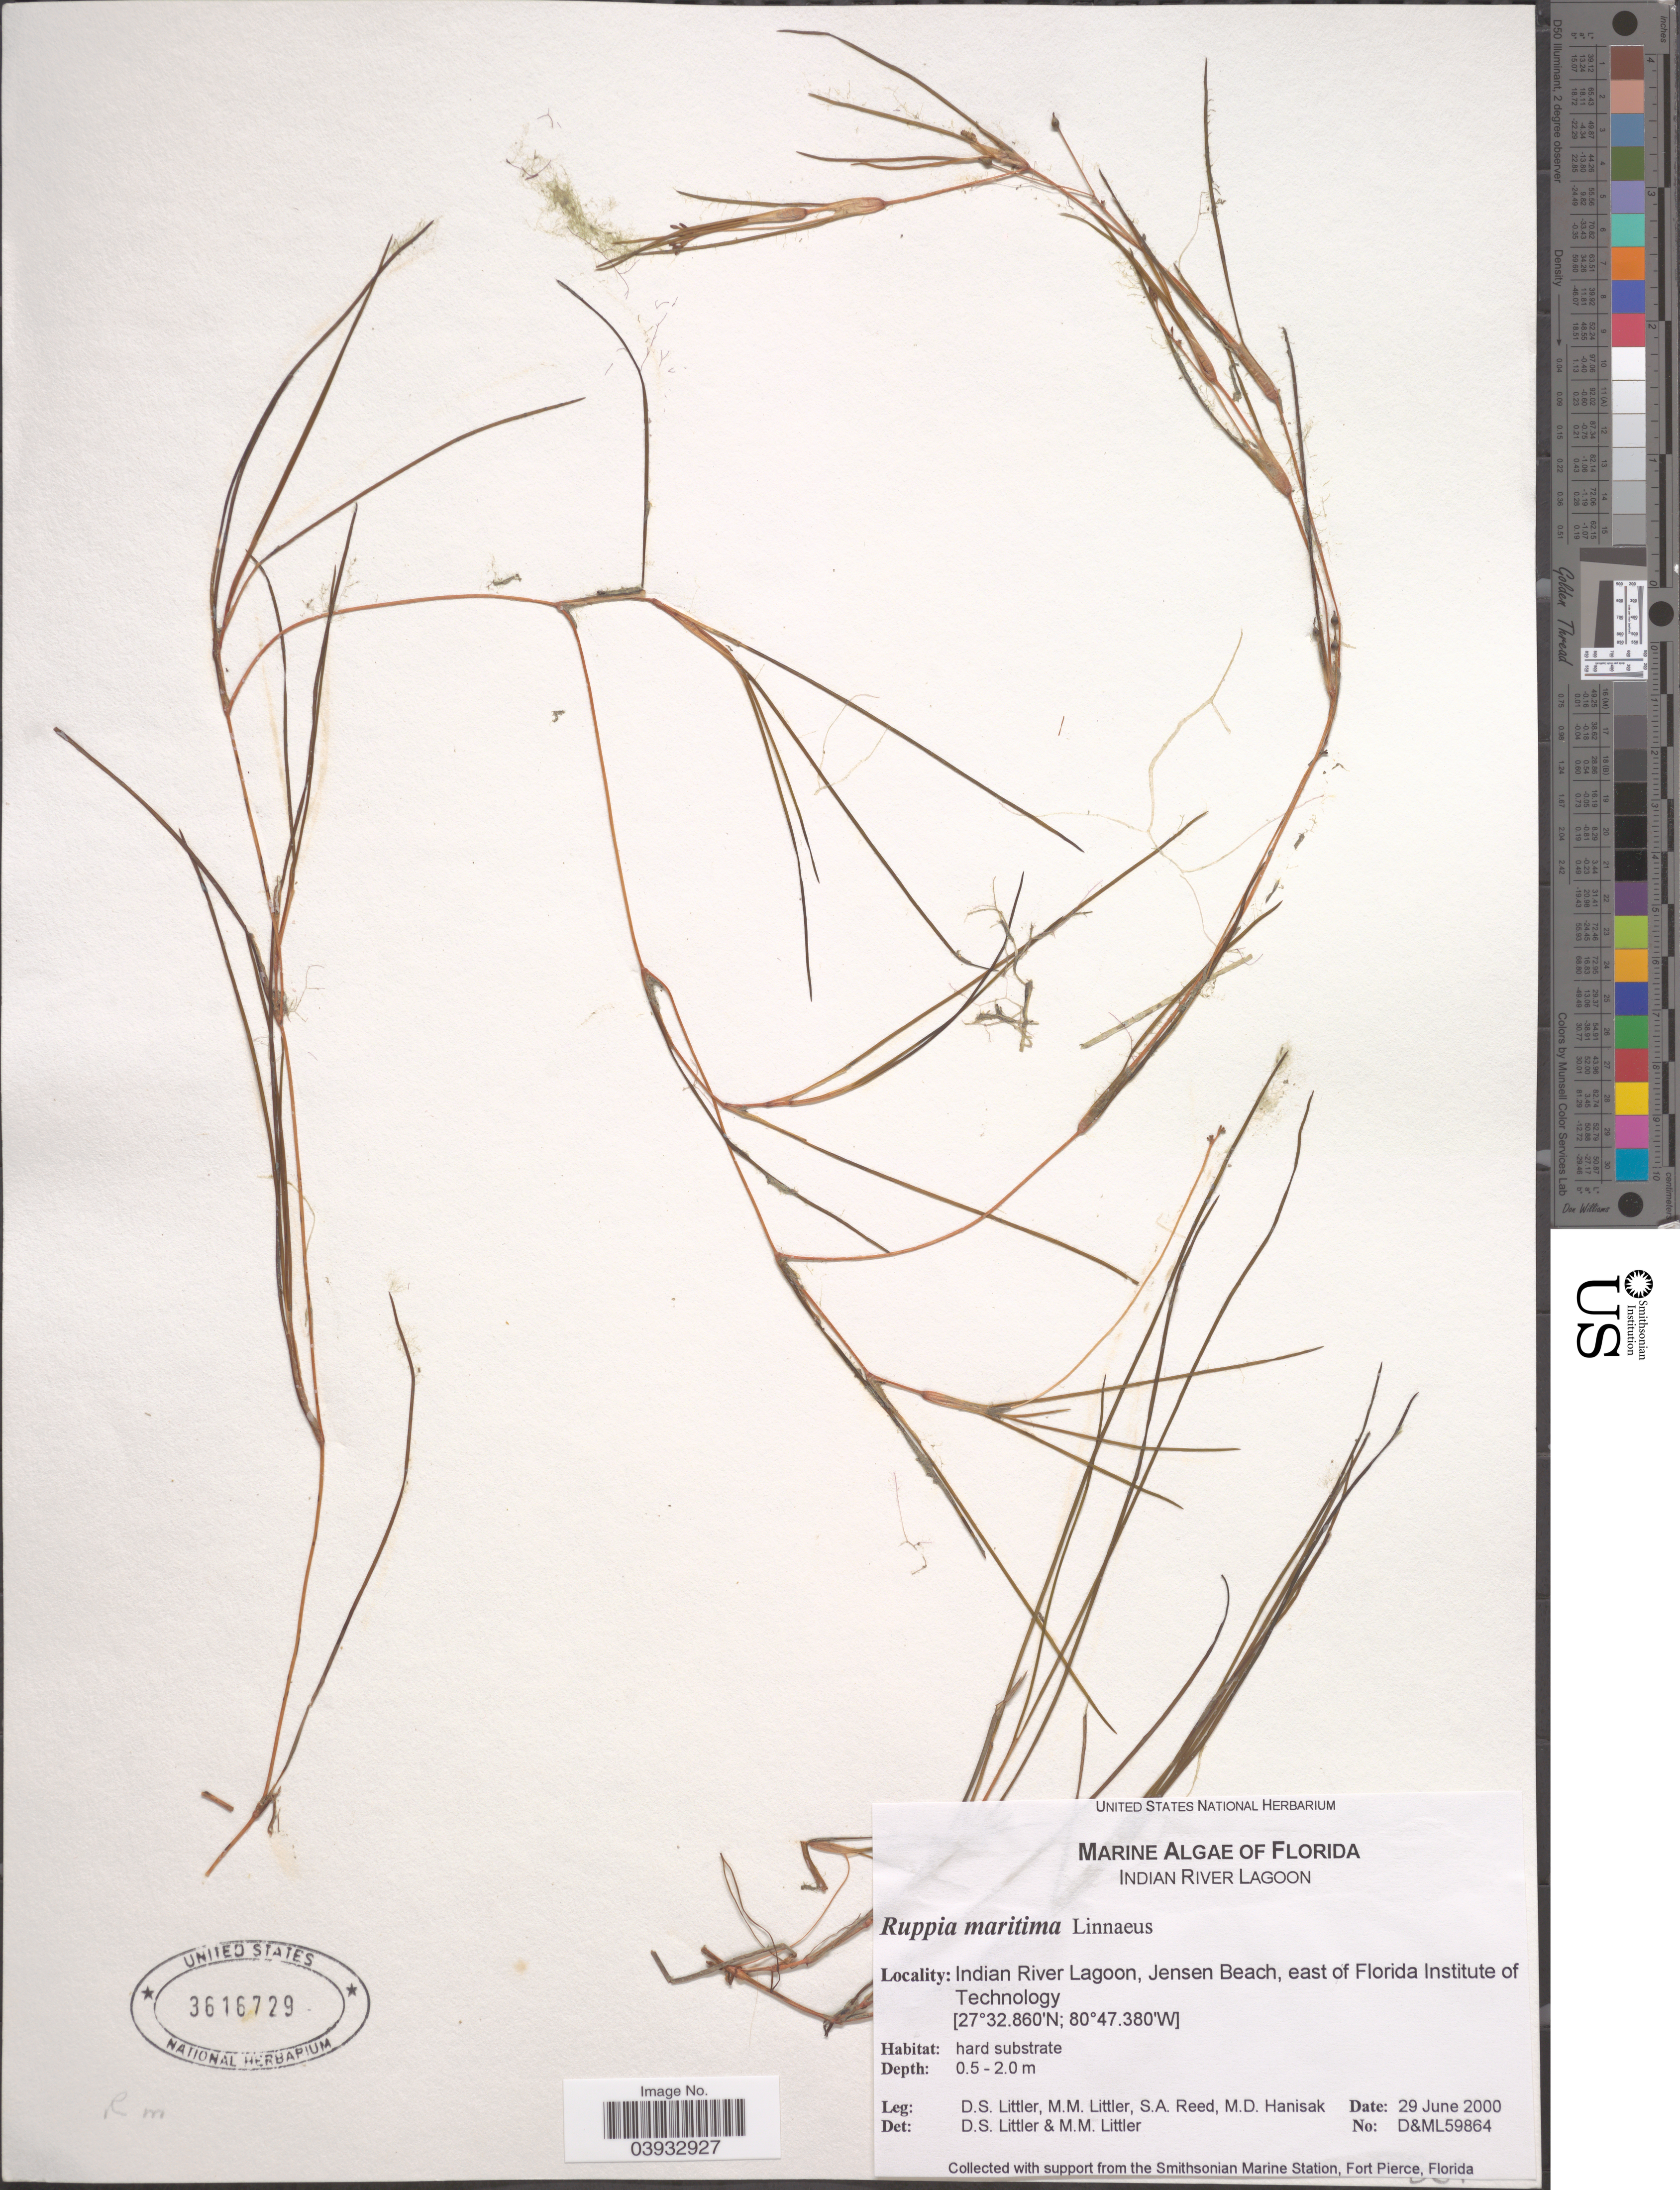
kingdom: Plantae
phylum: Tracheophyta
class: Liliopsida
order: Alismatales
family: Ruppiaceae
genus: Ruppia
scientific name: Ruppia maritima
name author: L.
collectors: D. S. Littler, S. Reed & M. Hanisak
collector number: D&ML59864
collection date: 2000-06-29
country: United States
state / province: Florida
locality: Indian River Lagoon, Jensen Beach, east of Florida Institute of Technology.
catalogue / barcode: US 3616729